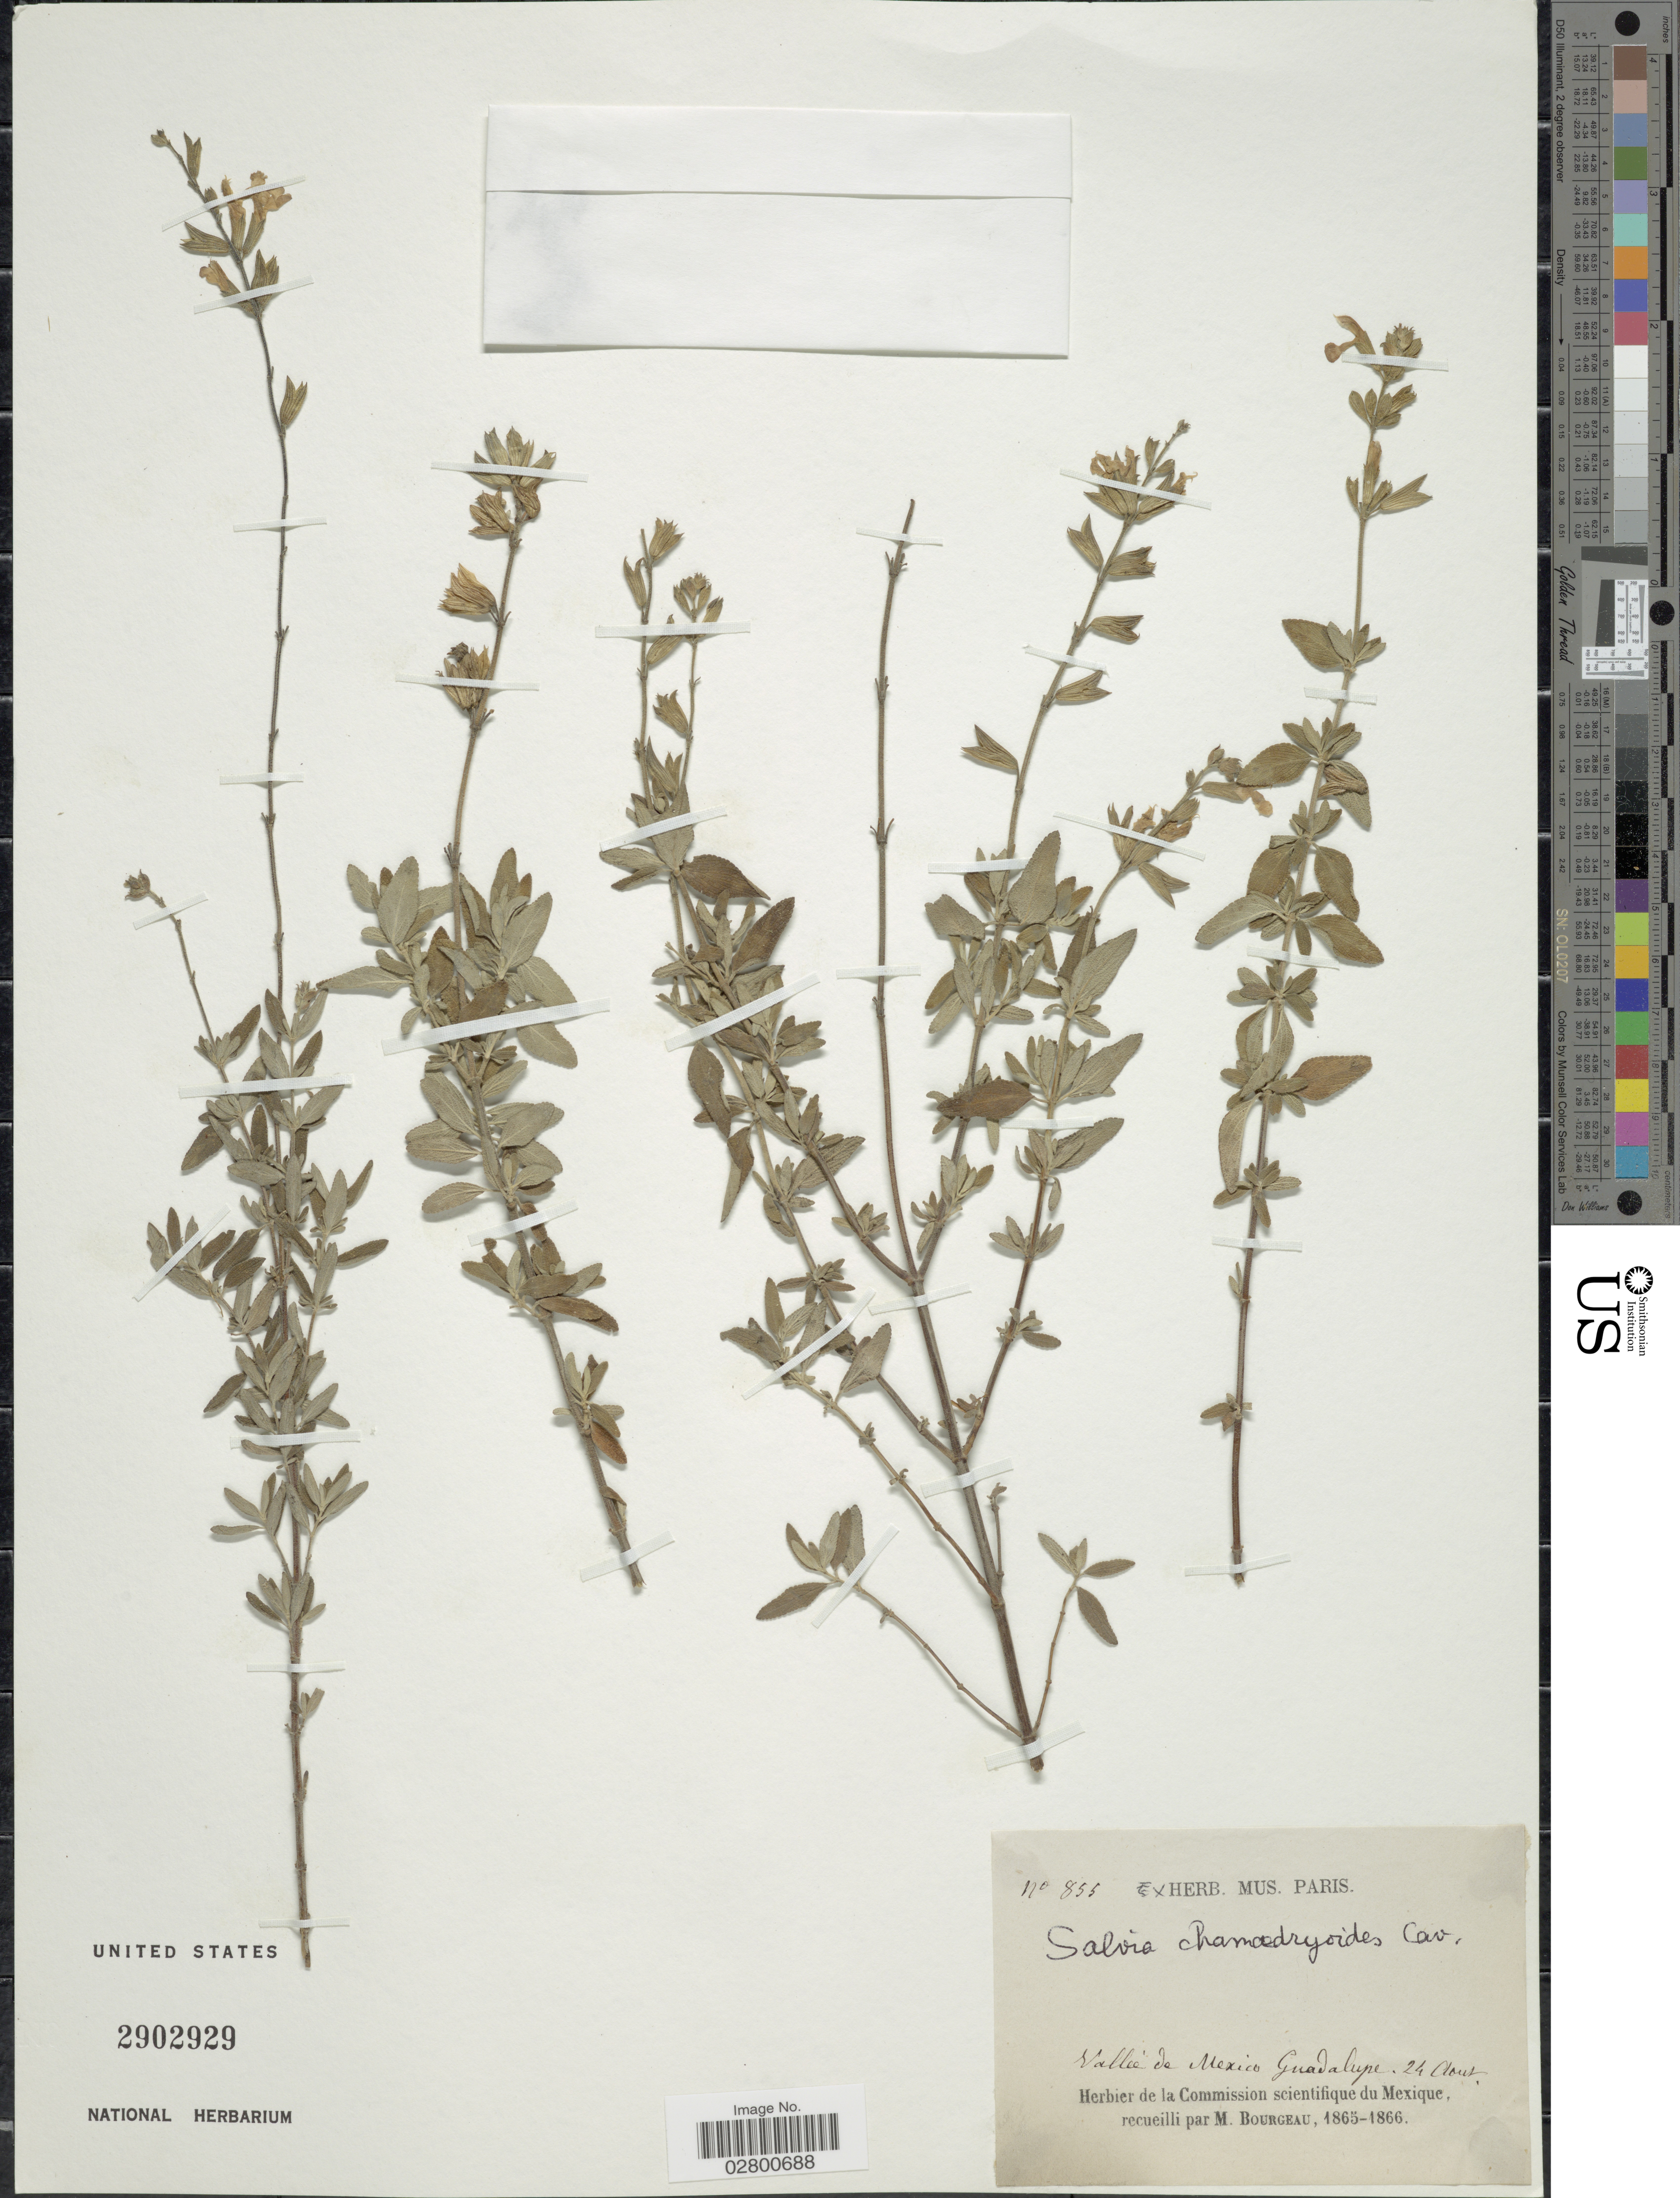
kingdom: Plantae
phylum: Tracheophyta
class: Magnoliopsida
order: Lamiales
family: Lamiaceae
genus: Salvia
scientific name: Salvia chamaedryoides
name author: Cav.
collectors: M. Bourgeau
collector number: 855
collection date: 1865-08-24/1866-08-24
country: Mexico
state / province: Baja California Norte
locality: Vallée de Mexico Guadalupe.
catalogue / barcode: US 2902929